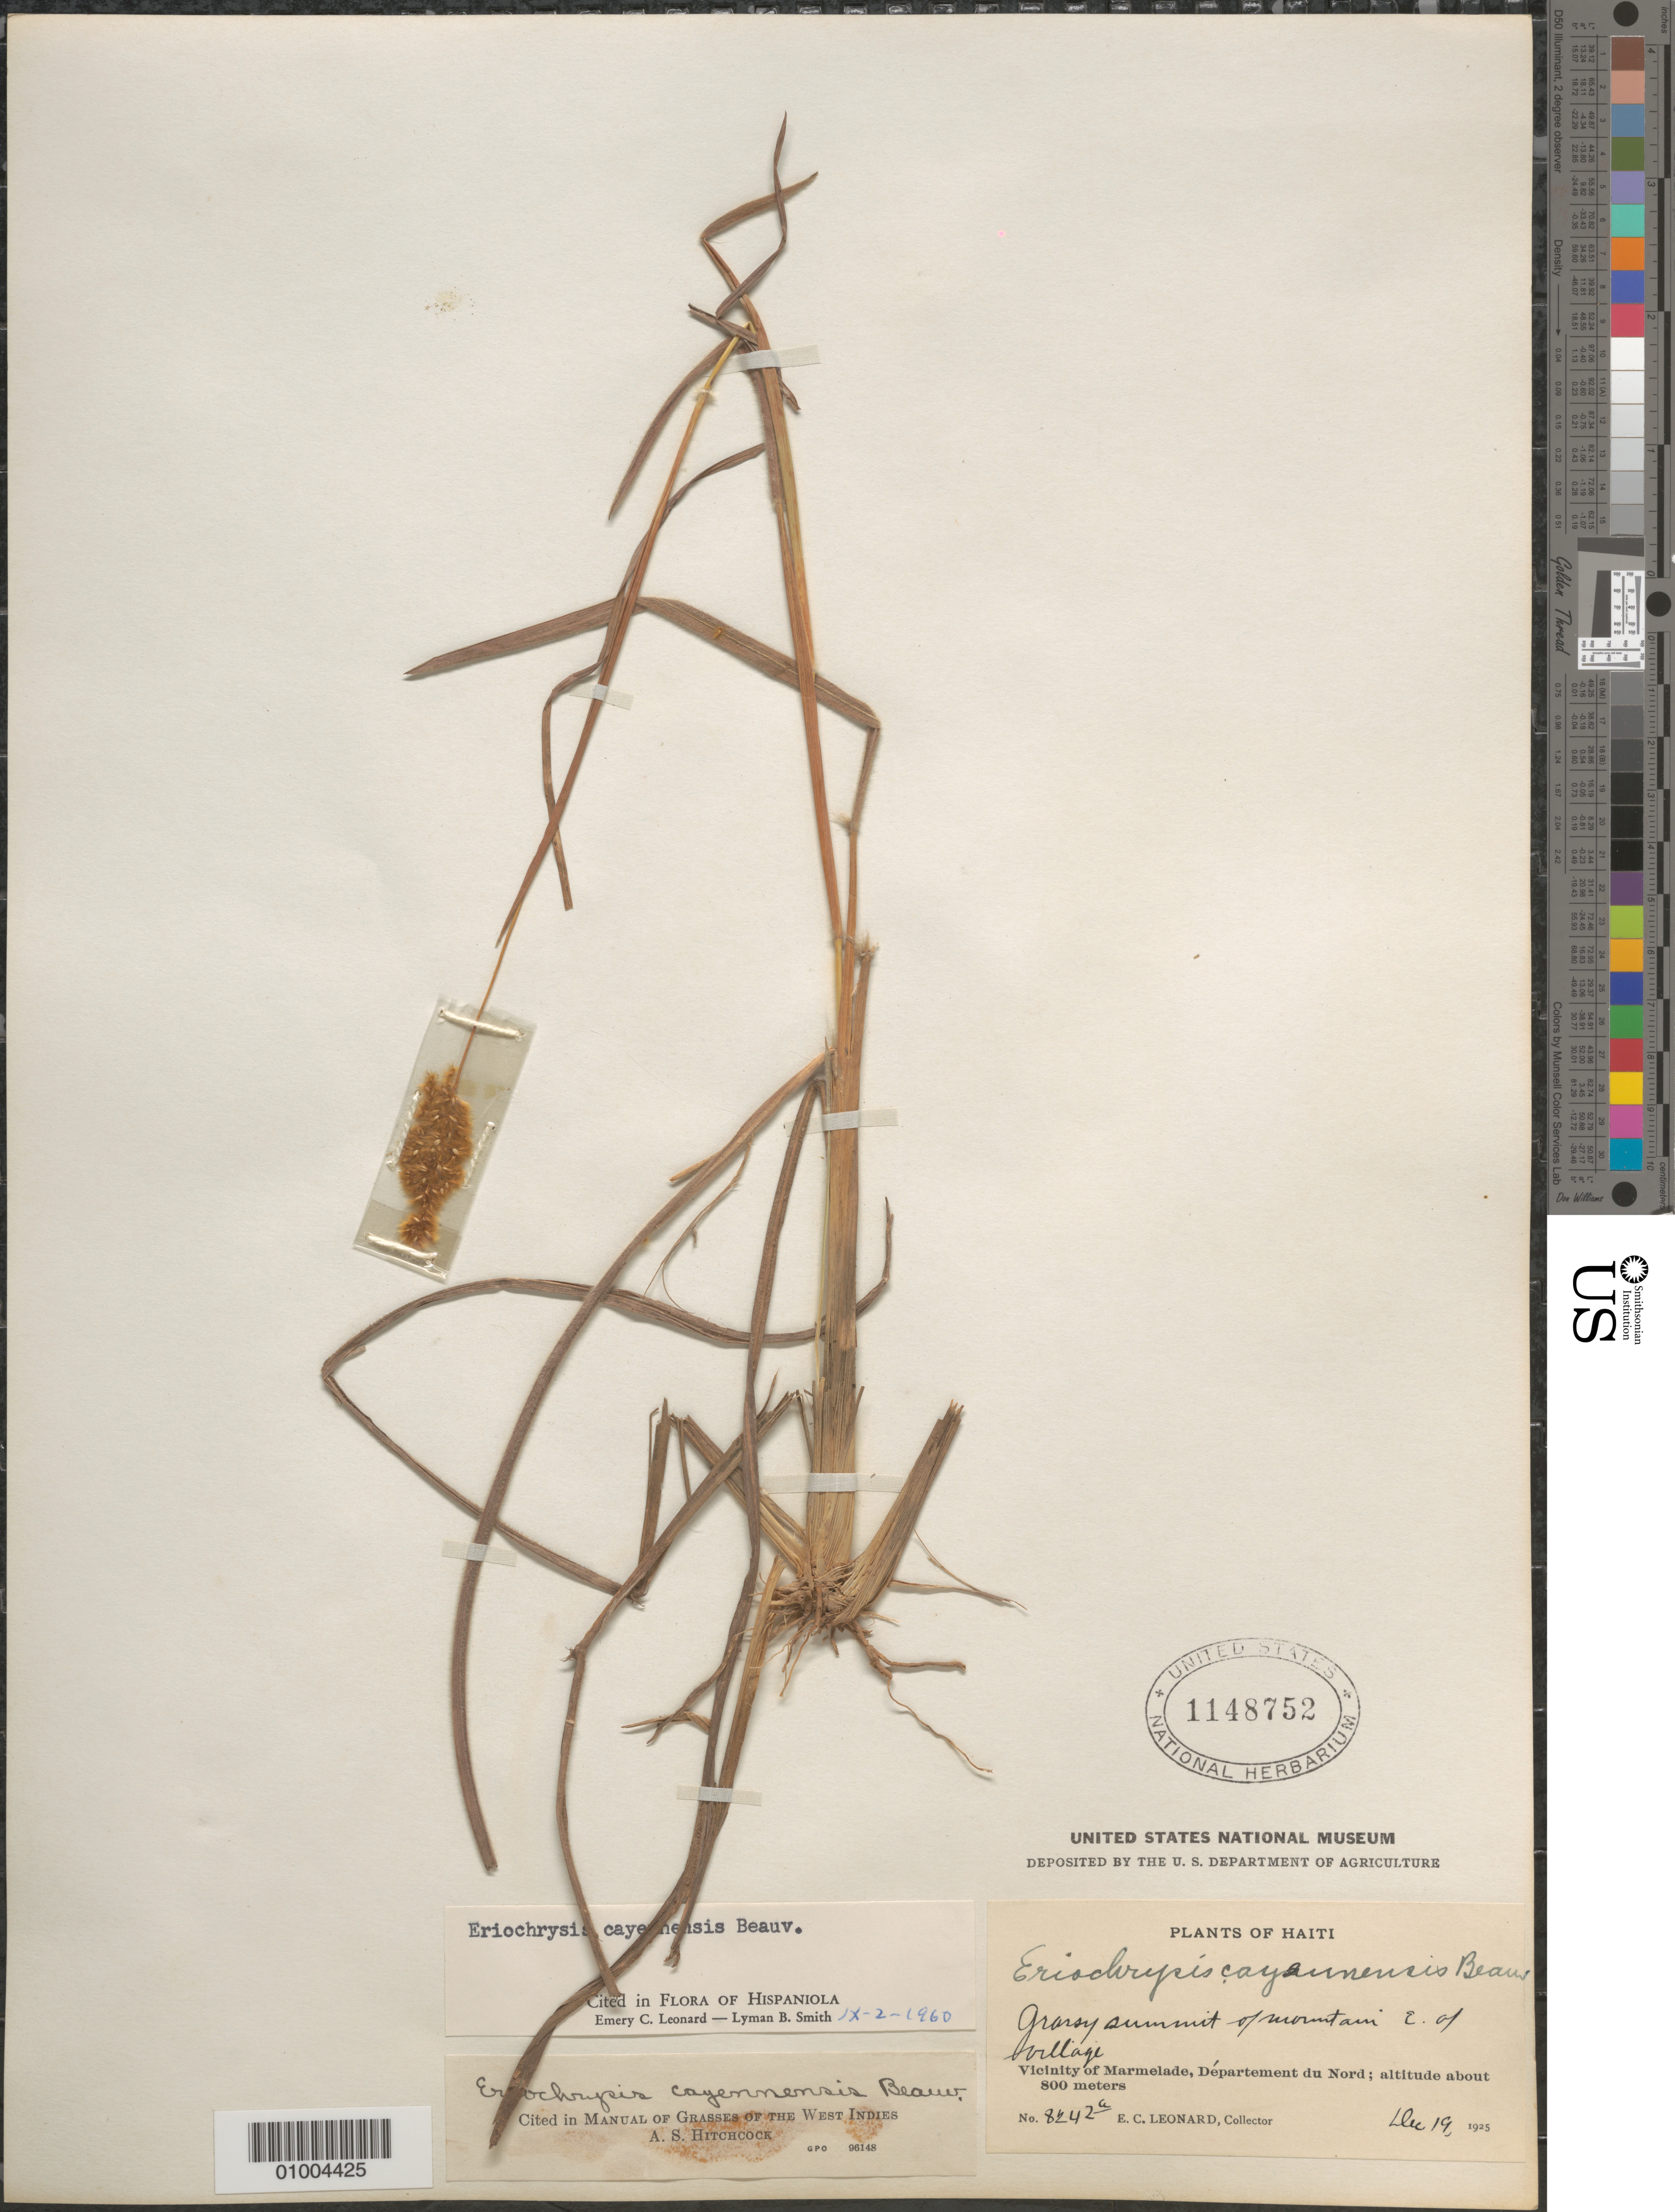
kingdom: Plantae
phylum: Tracheophyta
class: Liliopsida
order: Poales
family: Poaceae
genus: Eriochrysis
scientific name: Eriochrysis cayennensis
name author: P. Beauv.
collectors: E. C. Leonard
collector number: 8242a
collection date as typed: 19 Dec 1925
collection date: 1925-12-19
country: Haiti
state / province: Nord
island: Hispaniola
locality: vicinity of Marmelade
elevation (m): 800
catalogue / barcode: US 1148752